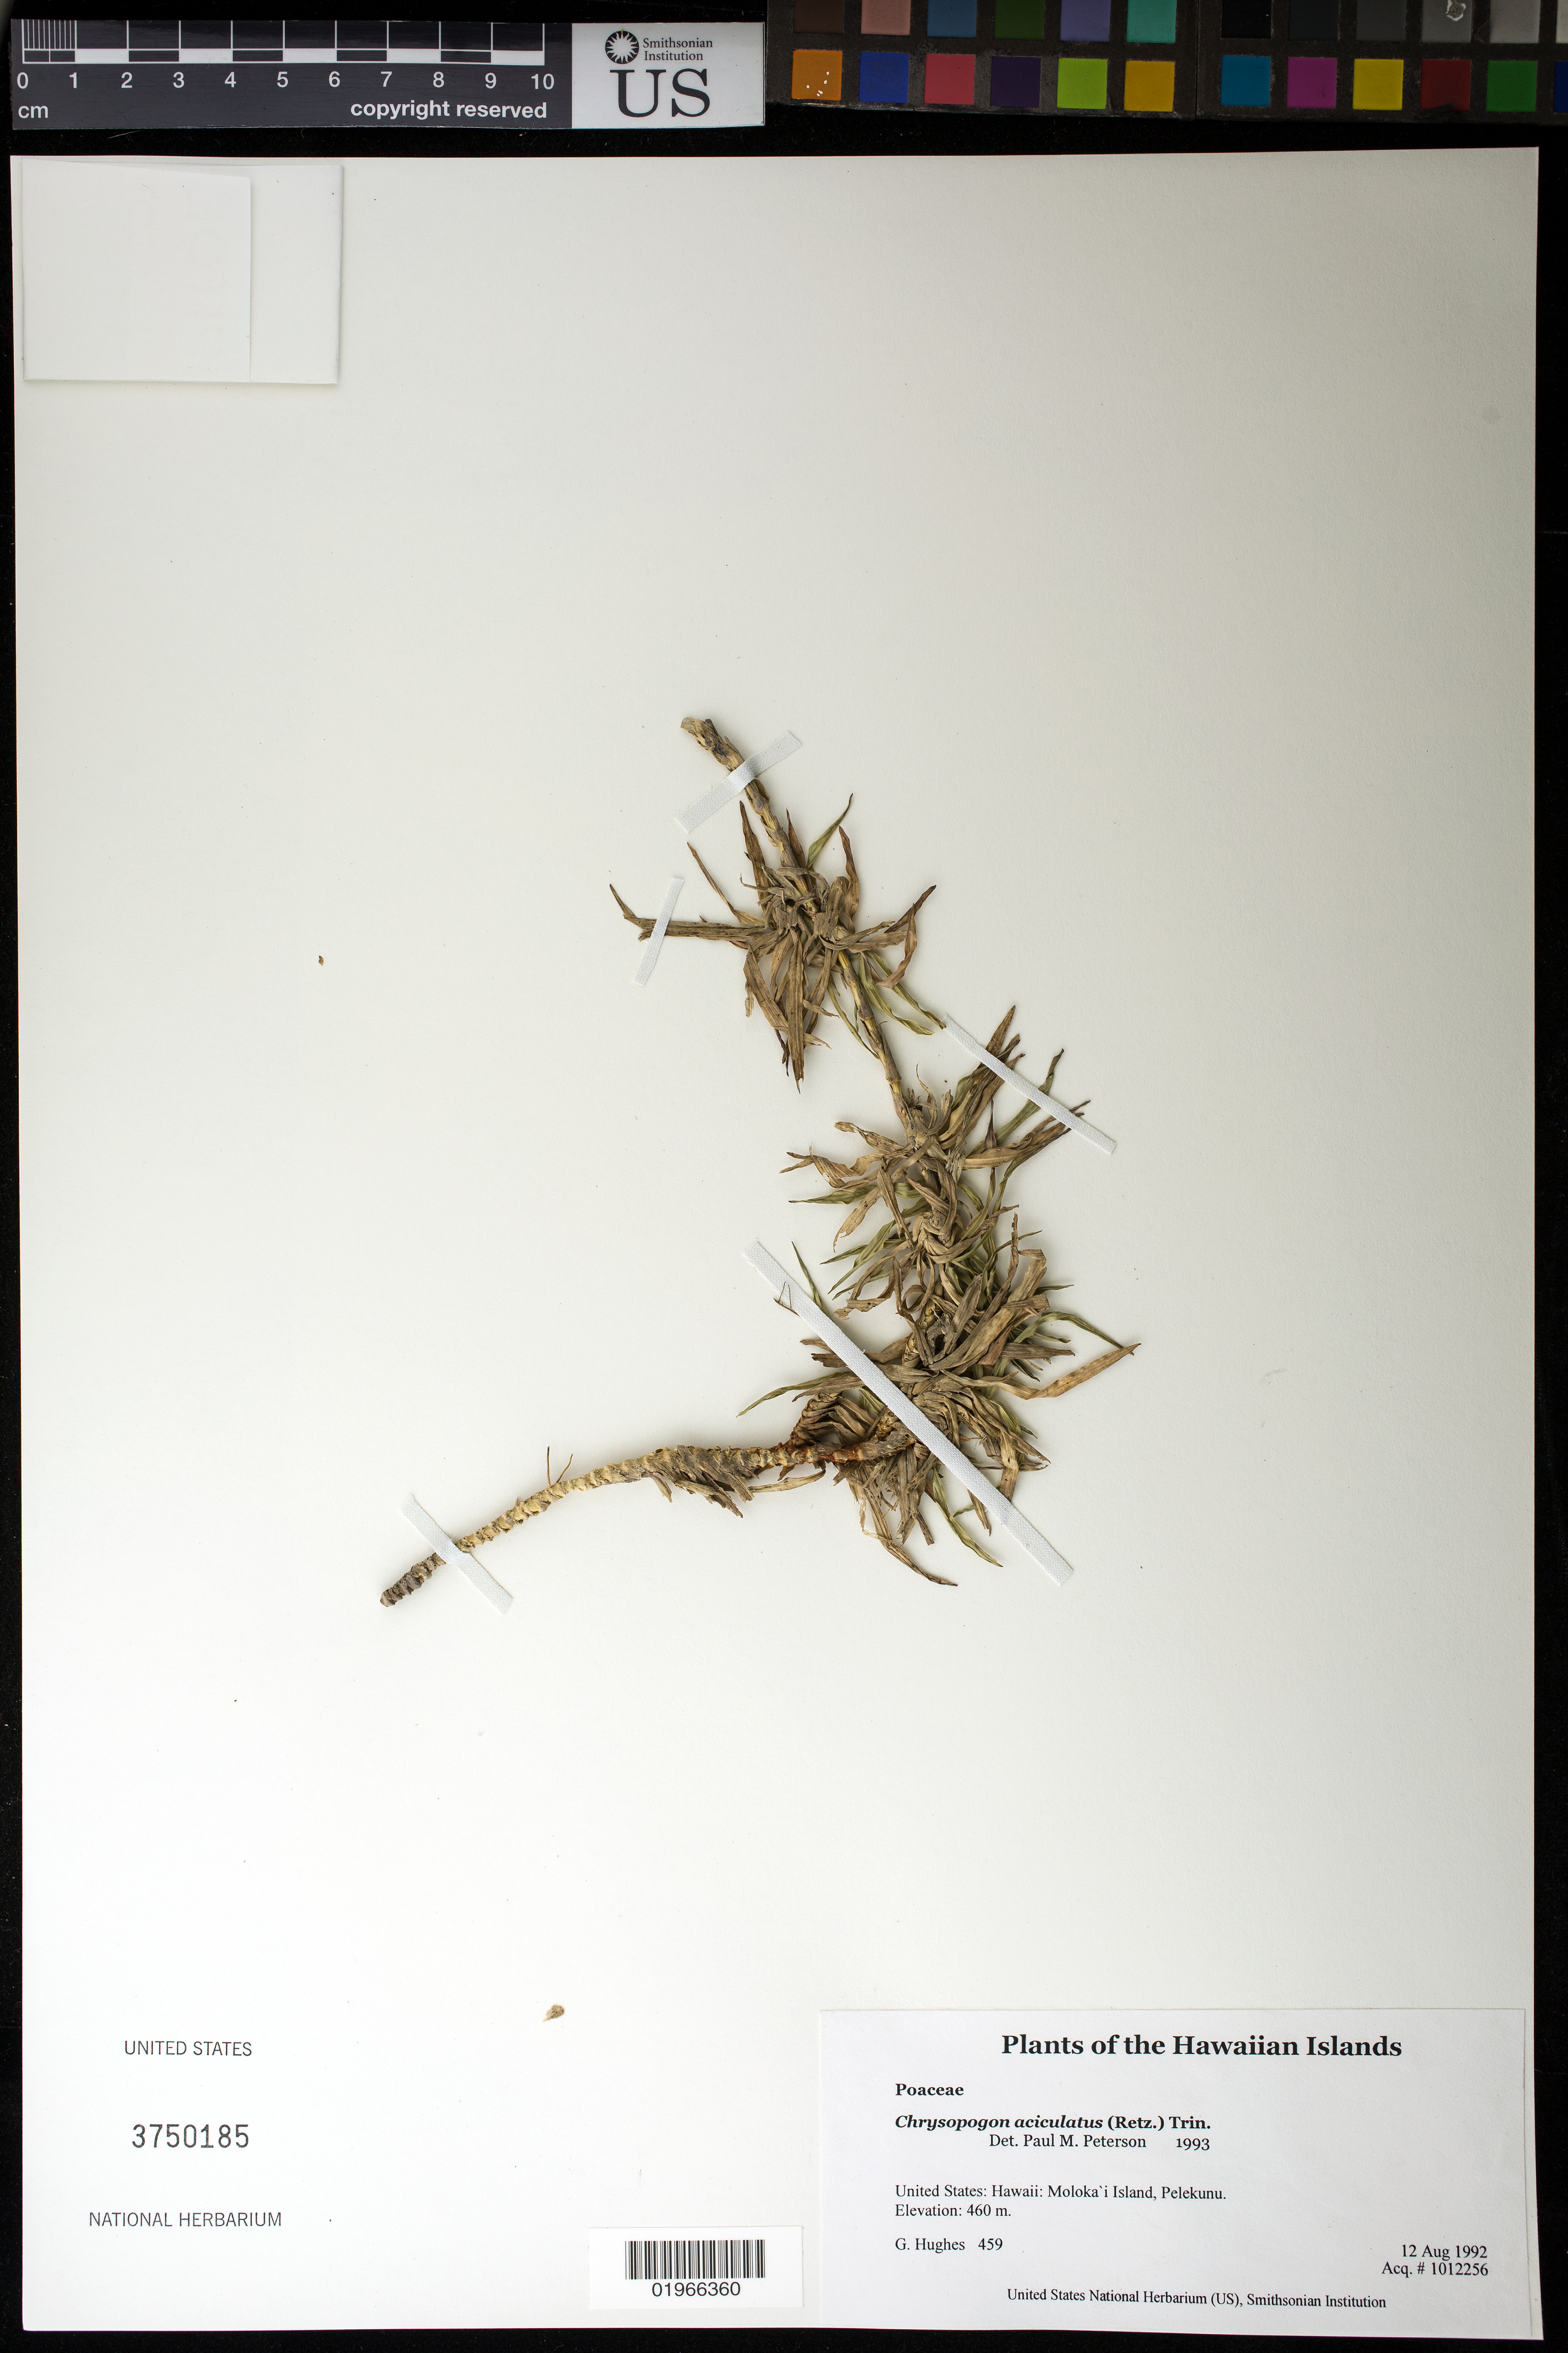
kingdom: Plantae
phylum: Tracheophyta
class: Liliopsida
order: Poales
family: Poaceae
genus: Chrysopogon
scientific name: Chrysopogon aciculatus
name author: (Retz.) Trin.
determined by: Peterson, Paul M., (BOT), Smithsonian Institution - National Museum of Natural History (UNITED STATES)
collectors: G. Hughes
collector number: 459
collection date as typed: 8-12-92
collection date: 1992-08-12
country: United States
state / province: Hawaii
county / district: Maui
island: Moloka'i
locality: Pelekunu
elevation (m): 460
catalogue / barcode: US 3750185